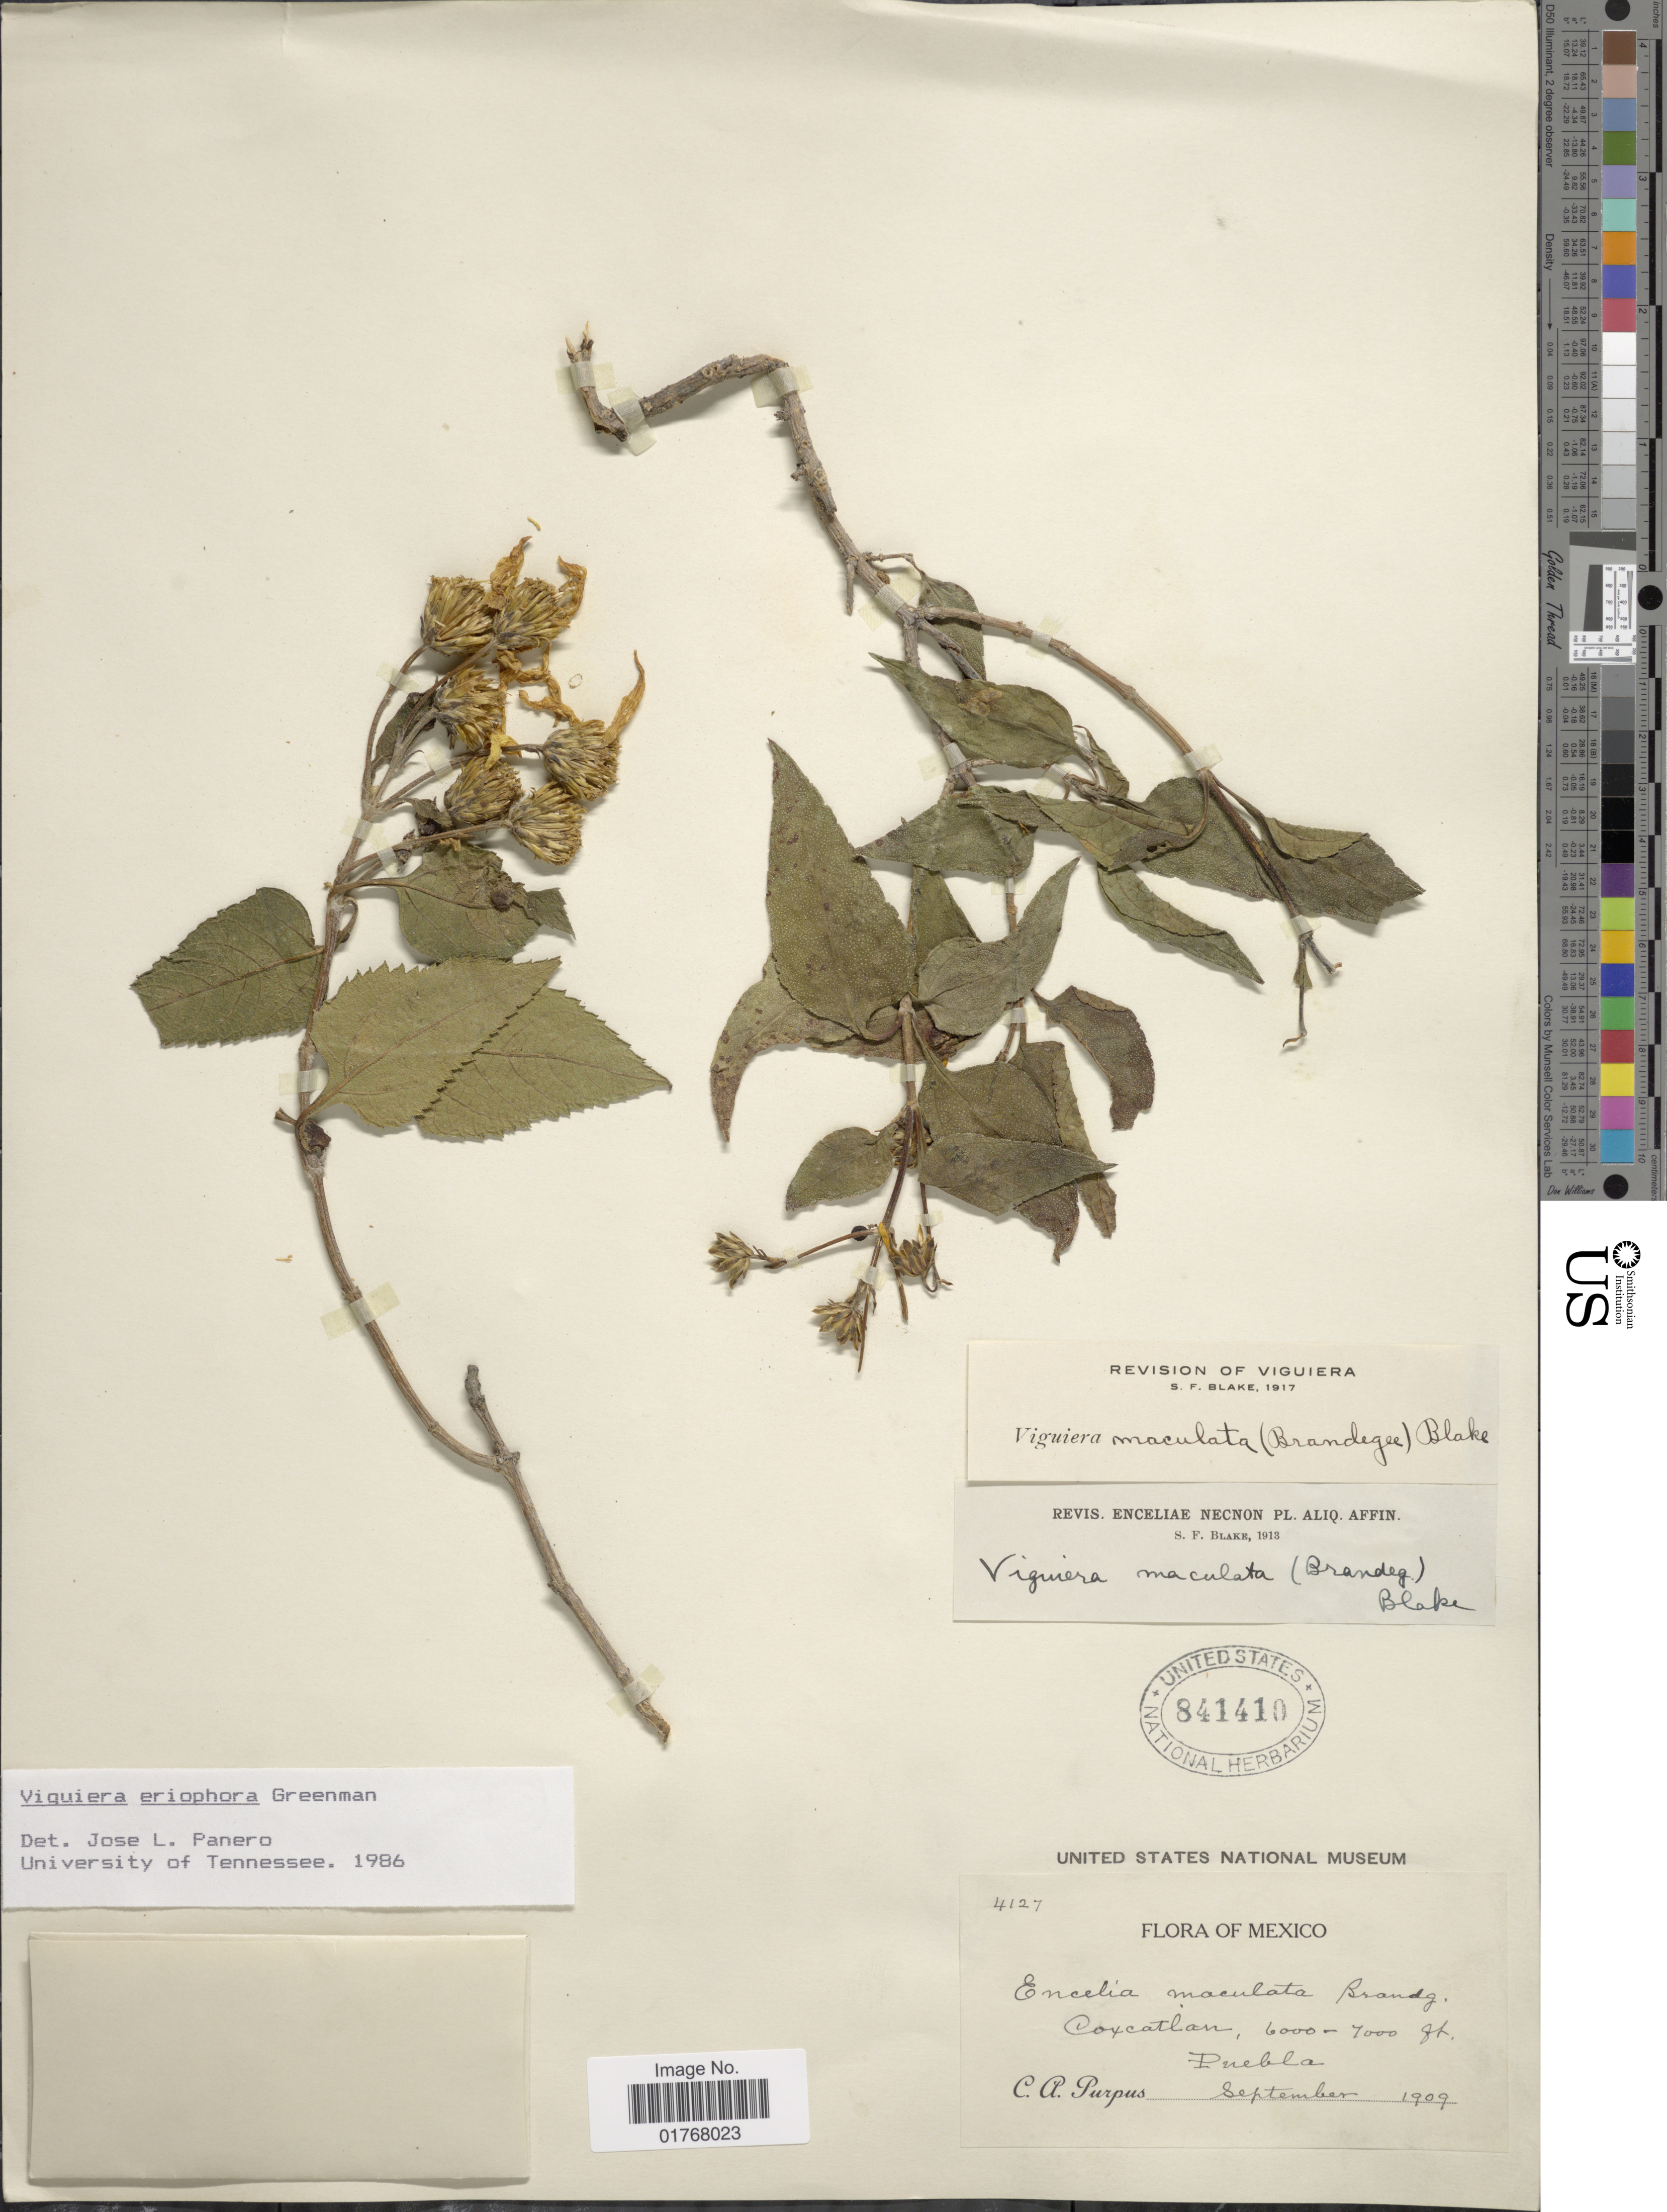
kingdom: Plantae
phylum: Tracheophyta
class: Magnoliopsida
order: Asterales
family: Asteraceae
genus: Viguiera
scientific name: Viguiera eriophora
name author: Greenm.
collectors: C. A. Purpus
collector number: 4127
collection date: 1909-09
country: Mexico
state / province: Puebla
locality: Coxcatlan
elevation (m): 1829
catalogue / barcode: US 841410